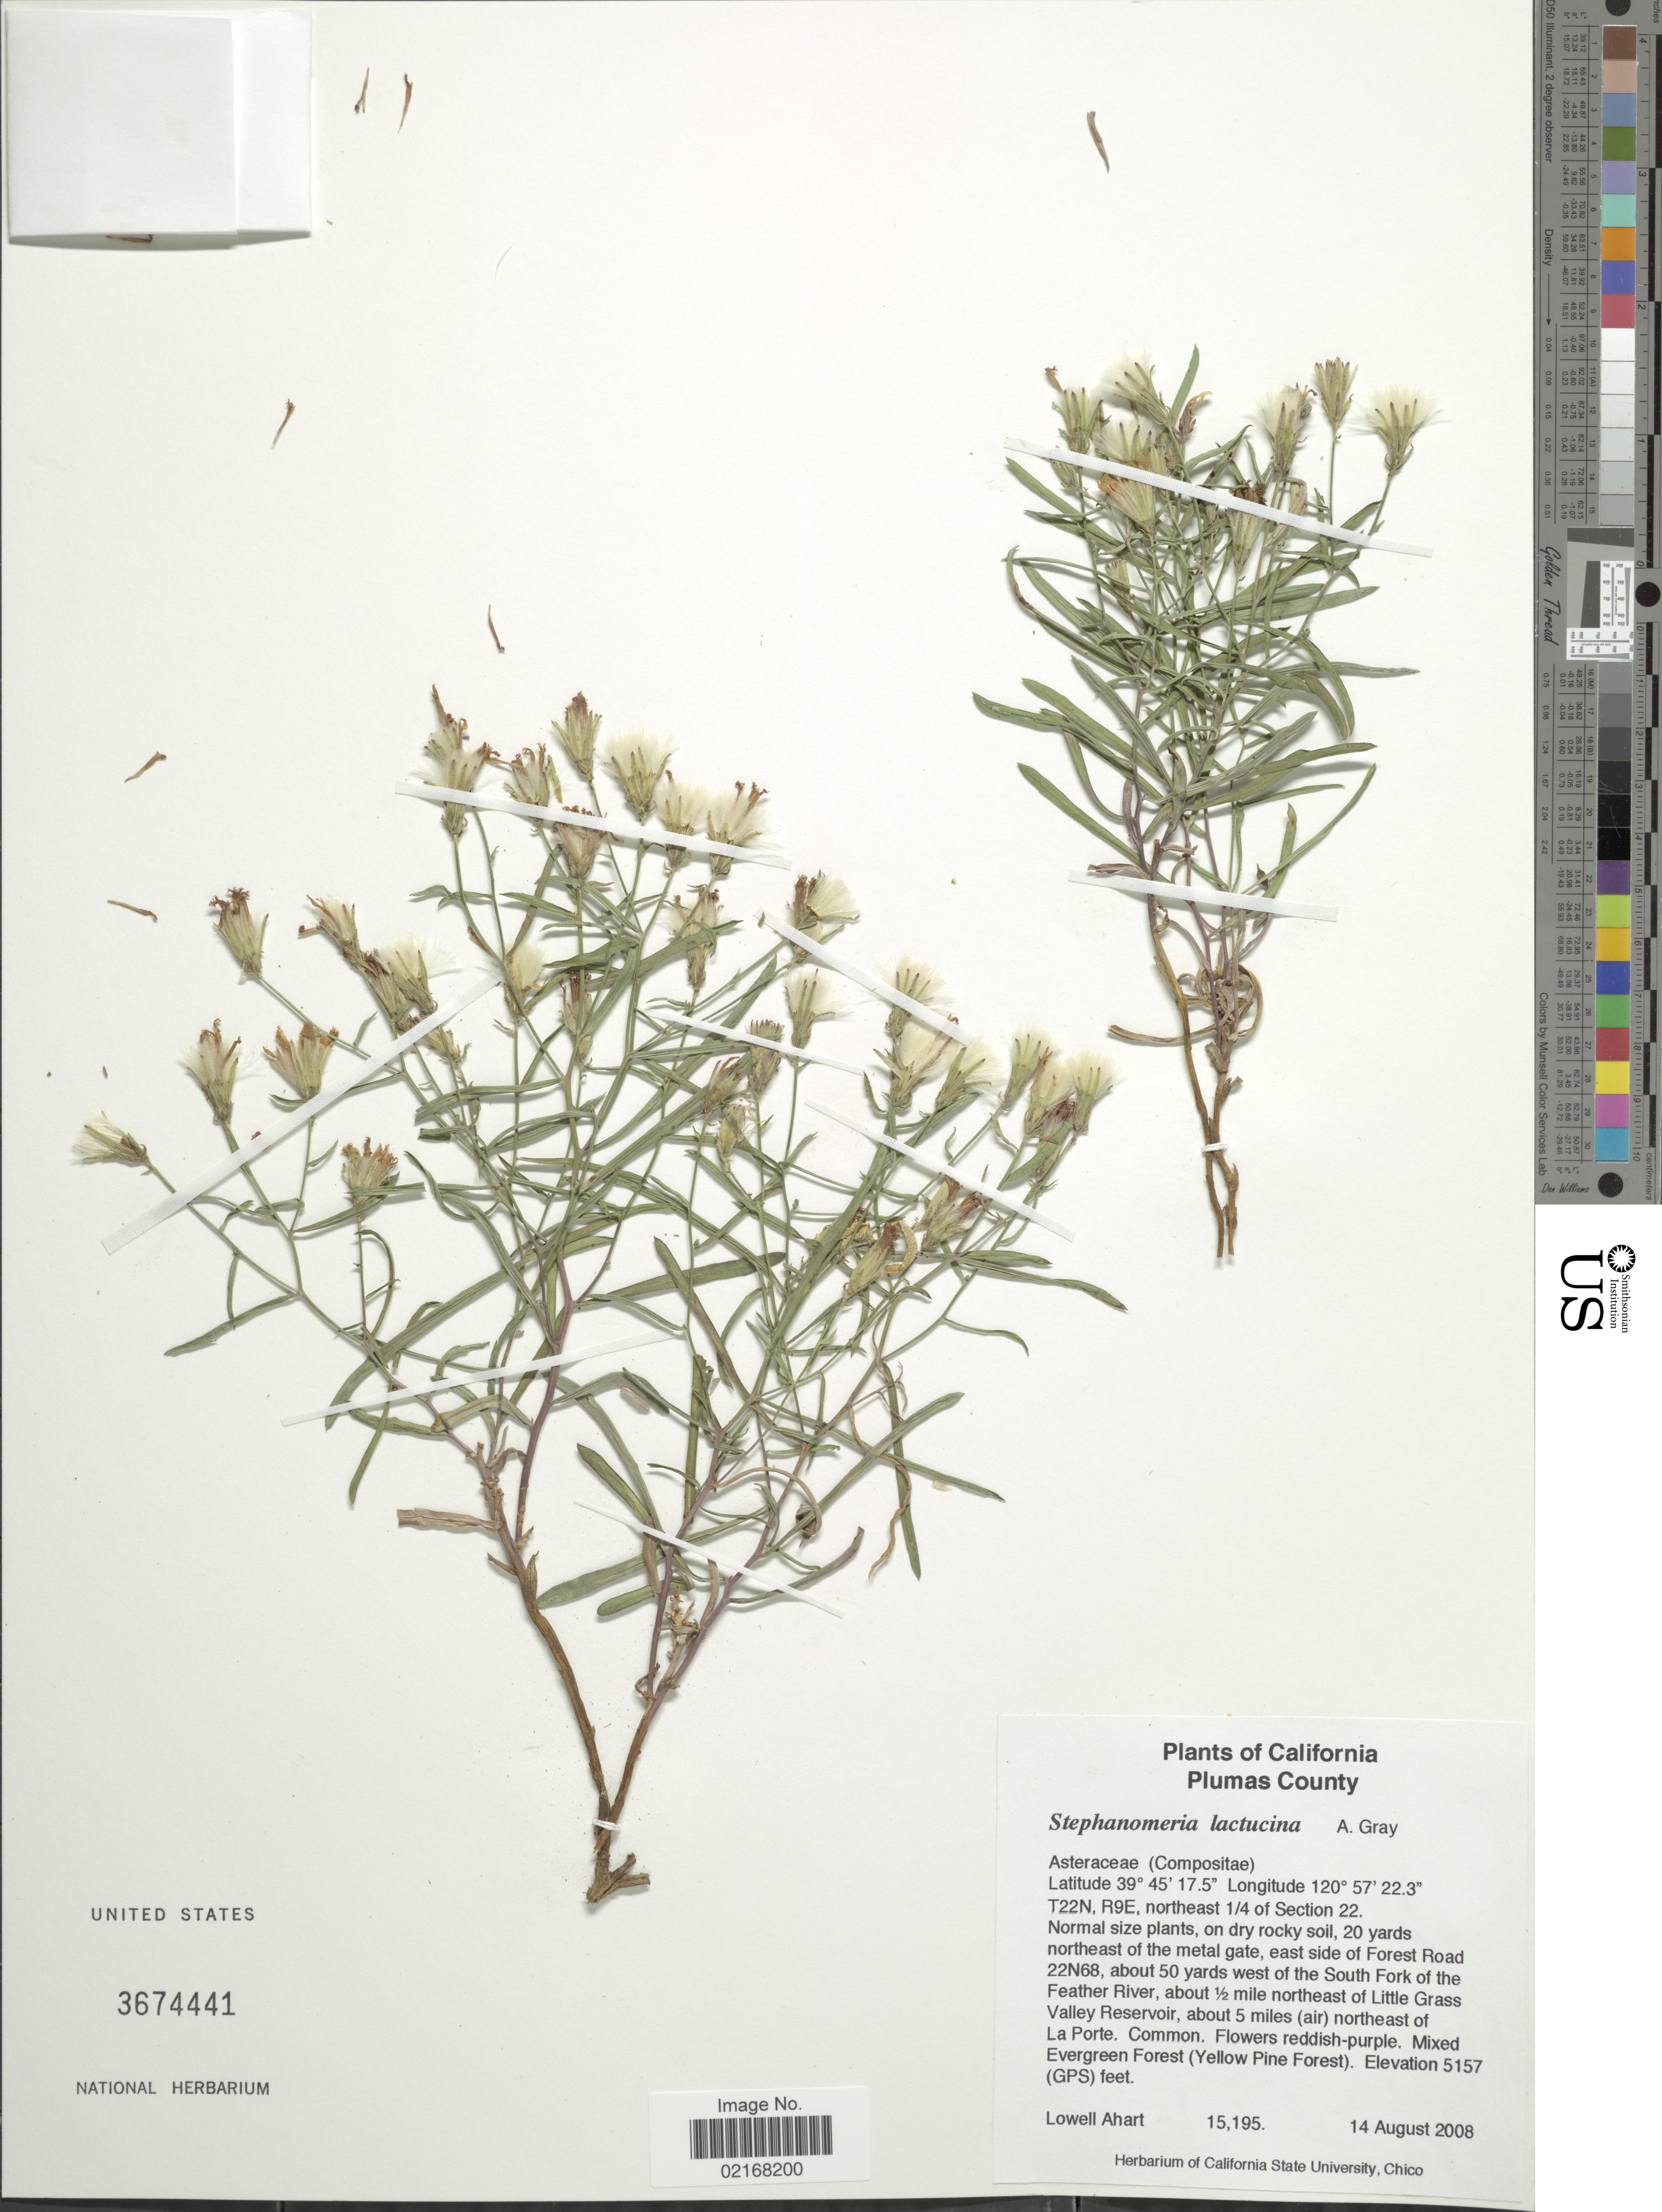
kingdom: Plantae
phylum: Tracheophyta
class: Magnoliopsida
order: Asterales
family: Asteraceae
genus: Stephanomeria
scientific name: Stephanomeria lactucina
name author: A. Gray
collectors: L. Ahart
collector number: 15195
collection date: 2008-08-14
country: United States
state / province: California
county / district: Plumas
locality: Plumas County. T22N, R9E, northeast 1/4 of Section 22. 20 yards northeast of the metal gate, east side of Forest Road 22N68, about 50 yards west of the South Fork of the Feather River, about ½ mile northeast of Little Grass Valley Reservoir, about 5 miles (air) northeast of La Porte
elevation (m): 1572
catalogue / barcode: US 3674441